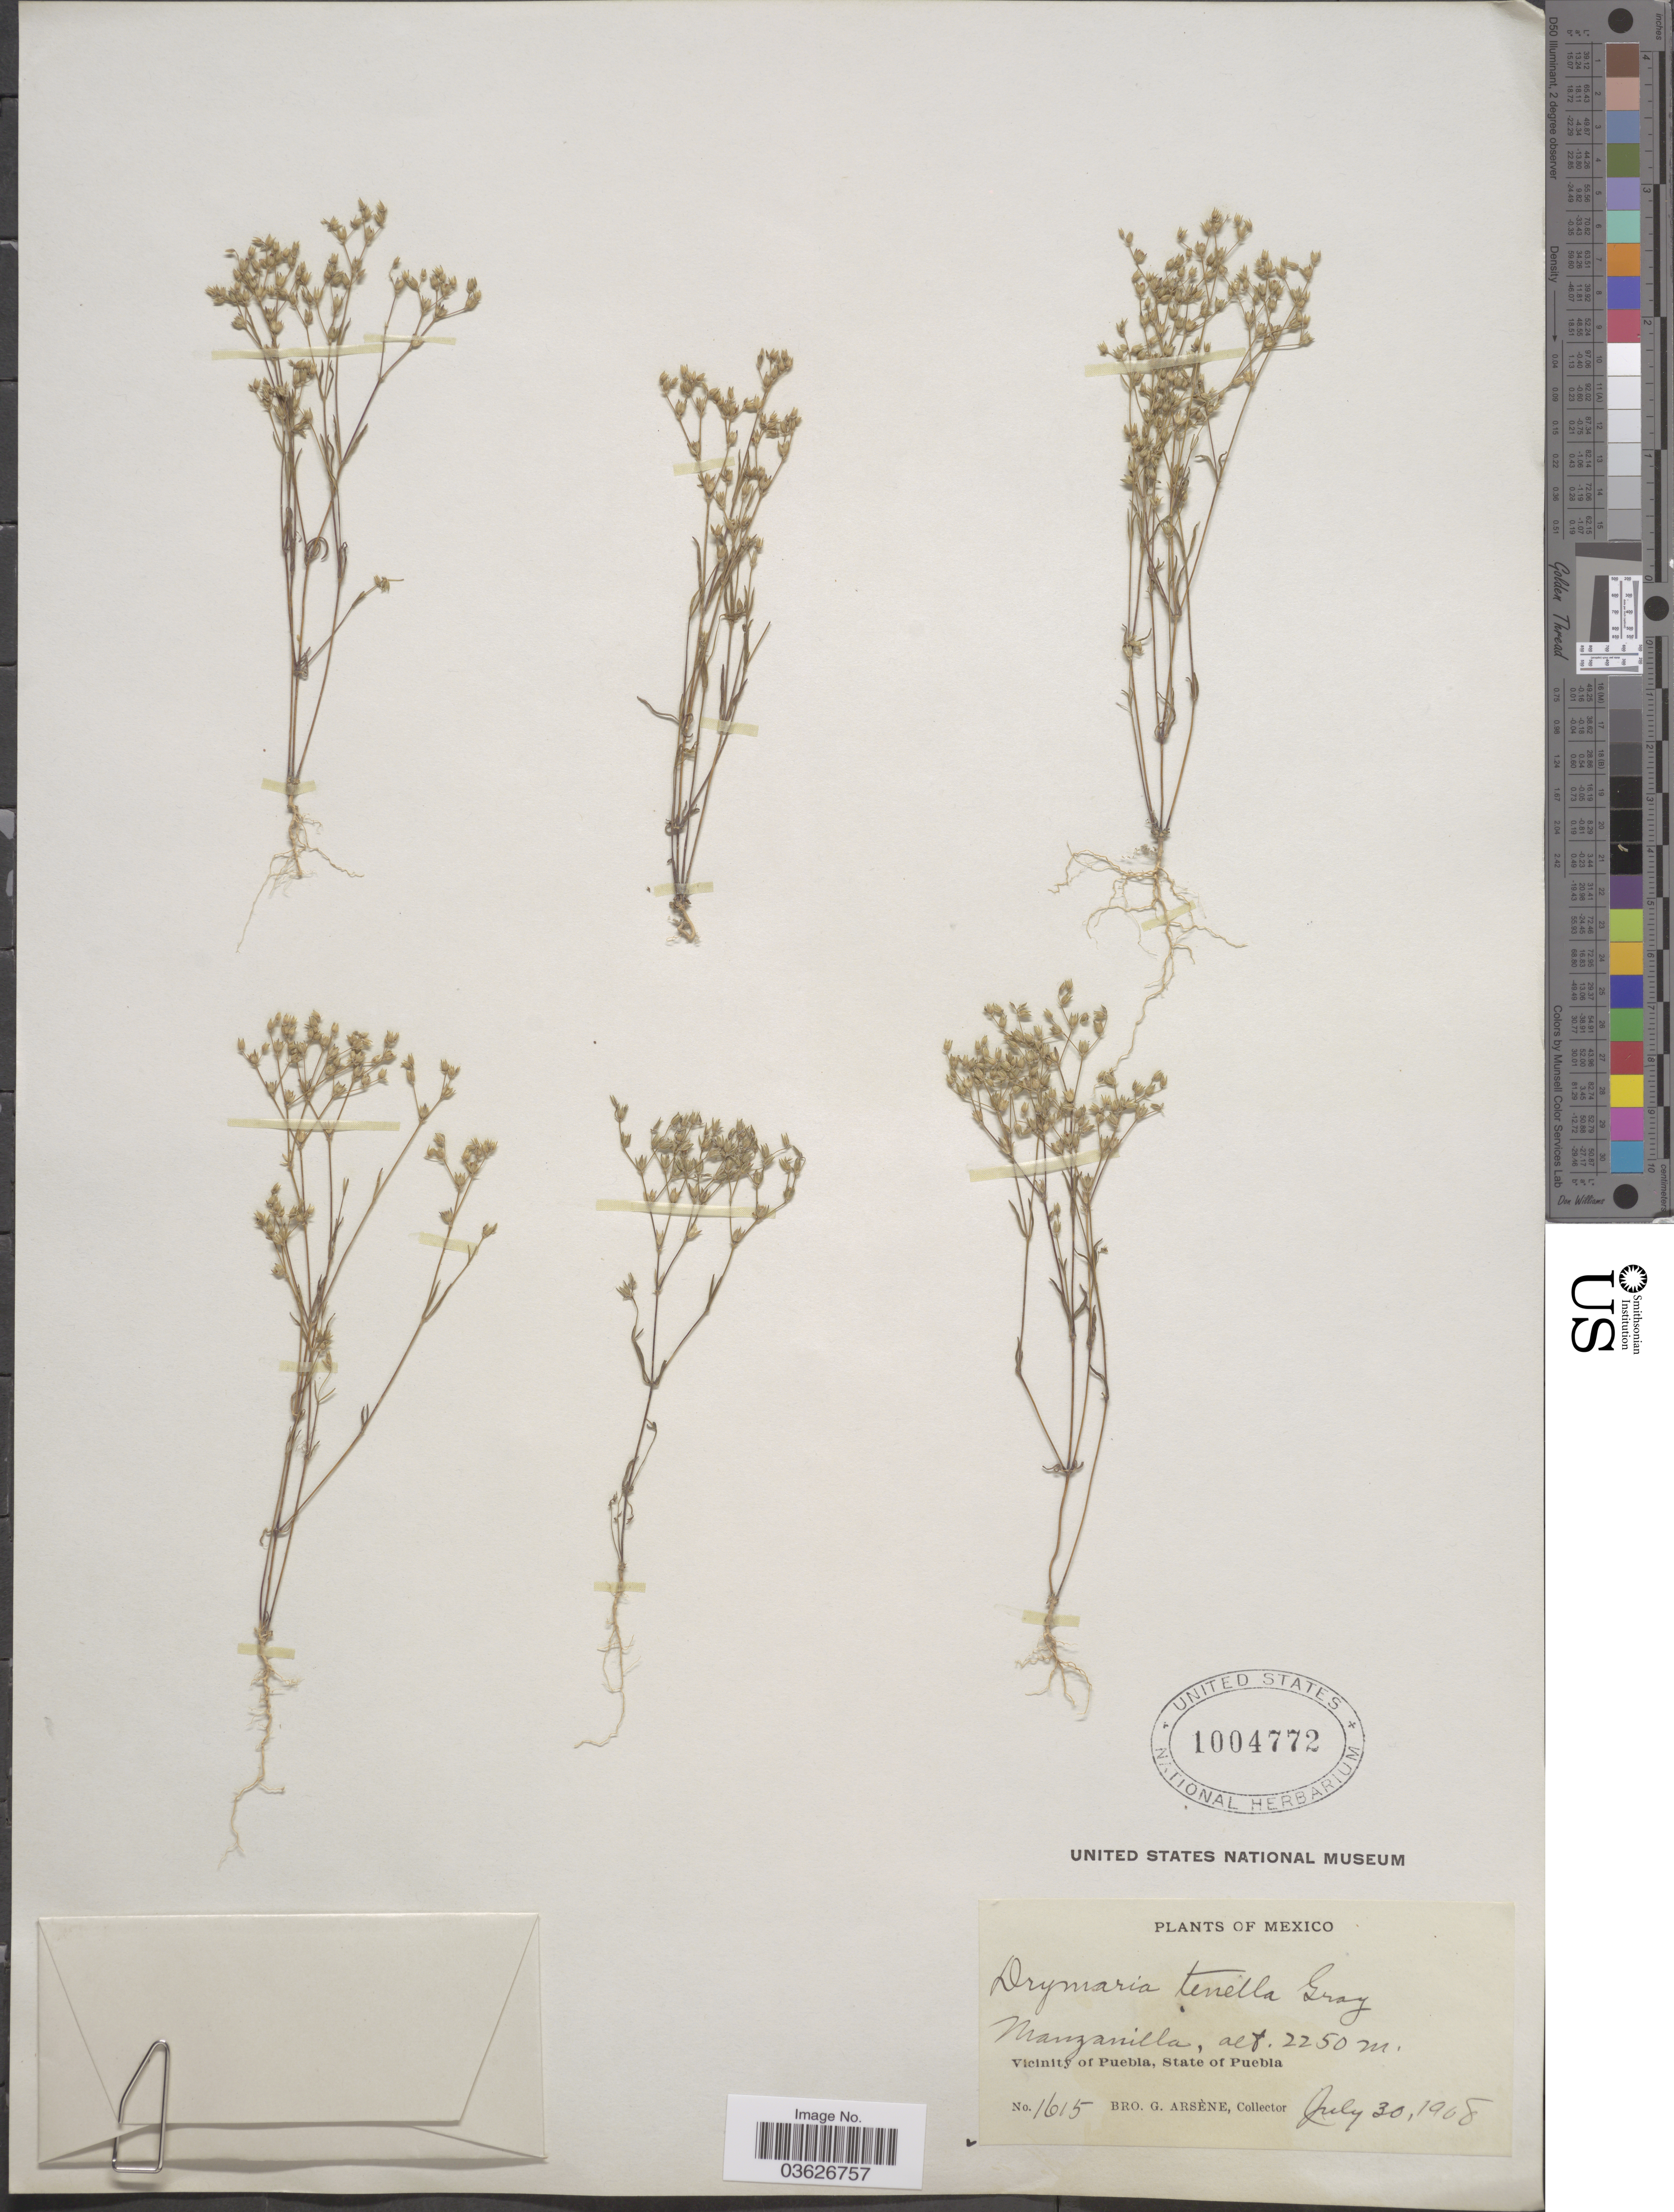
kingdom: Plantae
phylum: Tracheophyta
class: Magnoliopsida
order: Caryophyllales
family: Caryophyllaceae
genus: Drymaria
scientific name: Drymaria leptophylla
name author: (Cham.) Fenzl ex Rohrb.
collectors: Bro. G. Arsène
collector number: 1615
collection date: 1908-07-30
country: Mexico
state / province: Puebla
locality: Manzanilla. Vicinity of Puebla.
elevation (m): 2250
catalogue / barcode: US 1004772